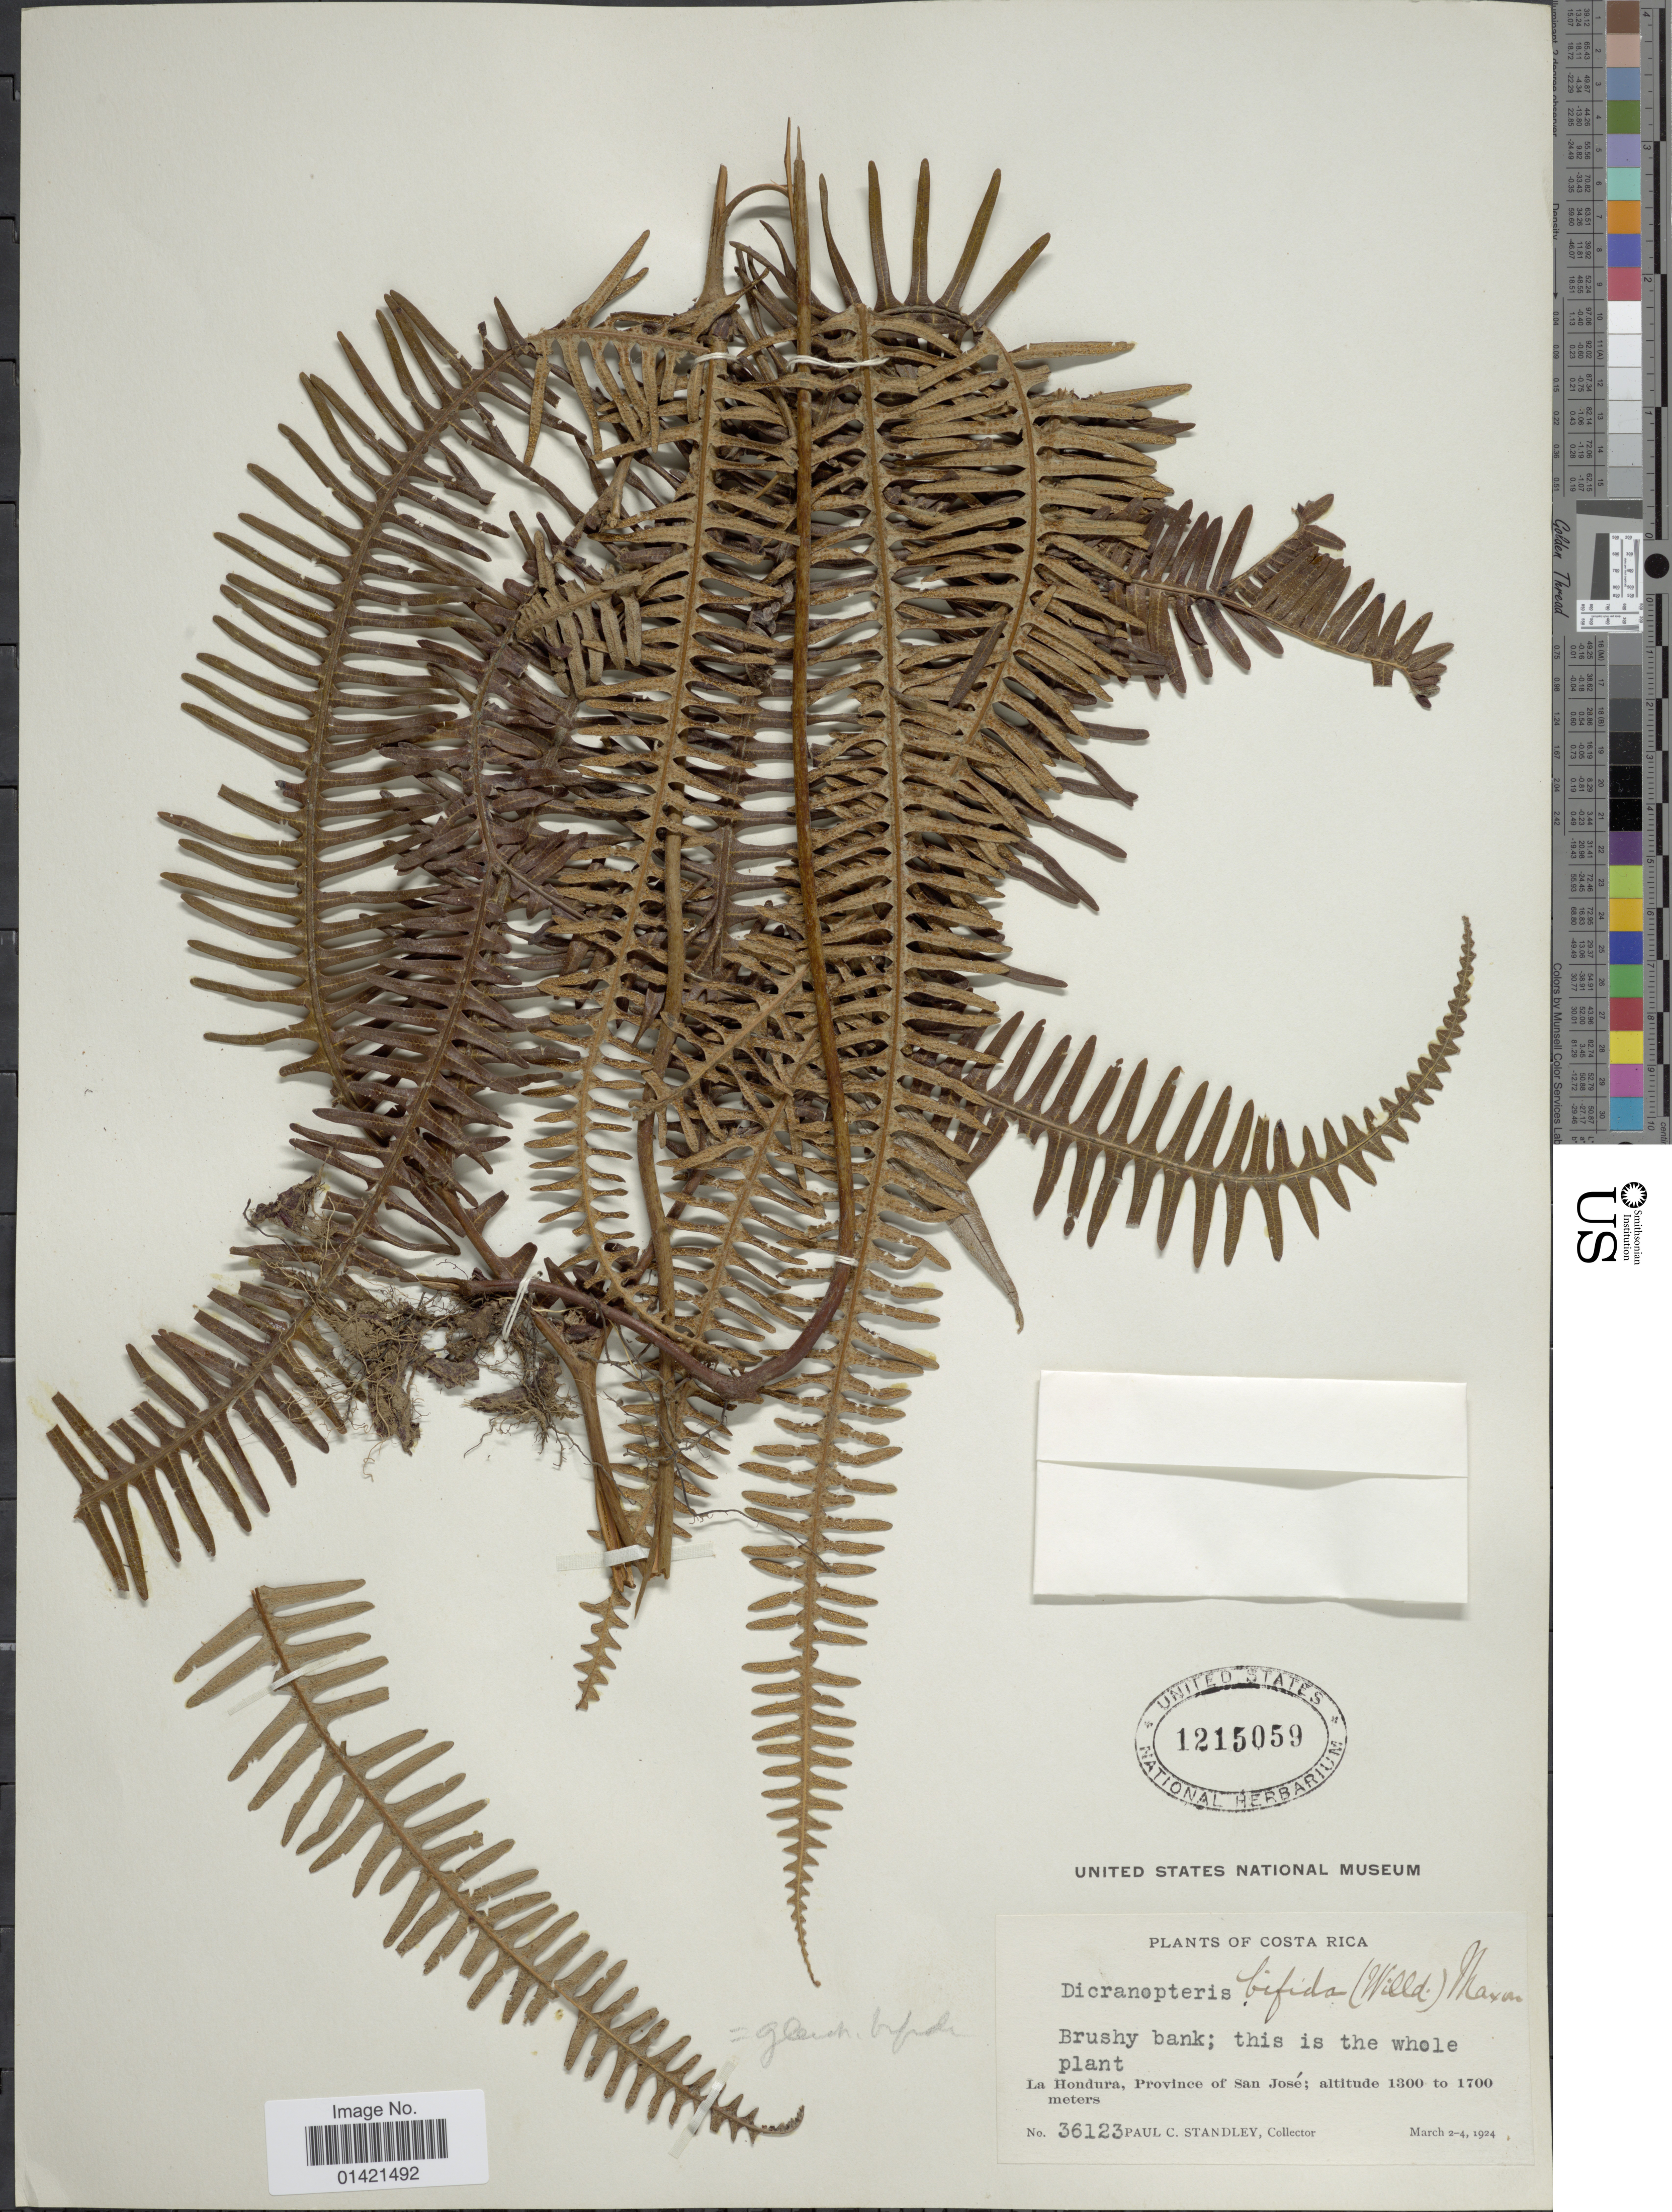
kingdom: Plantae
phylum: Tracheophyta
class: Polypodiopsida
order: Gleicheniales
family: Gleicheniaceae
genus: Sticherus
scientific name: Sticherus bifidus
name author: (Willd.) Ching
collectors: P. C. Standley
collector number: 36123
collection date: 1924-03-02/1924-03-04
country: Costa Rica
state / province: San José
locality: La Hondura, Province of San Jose.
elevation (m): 1300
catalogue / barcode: US 1215059